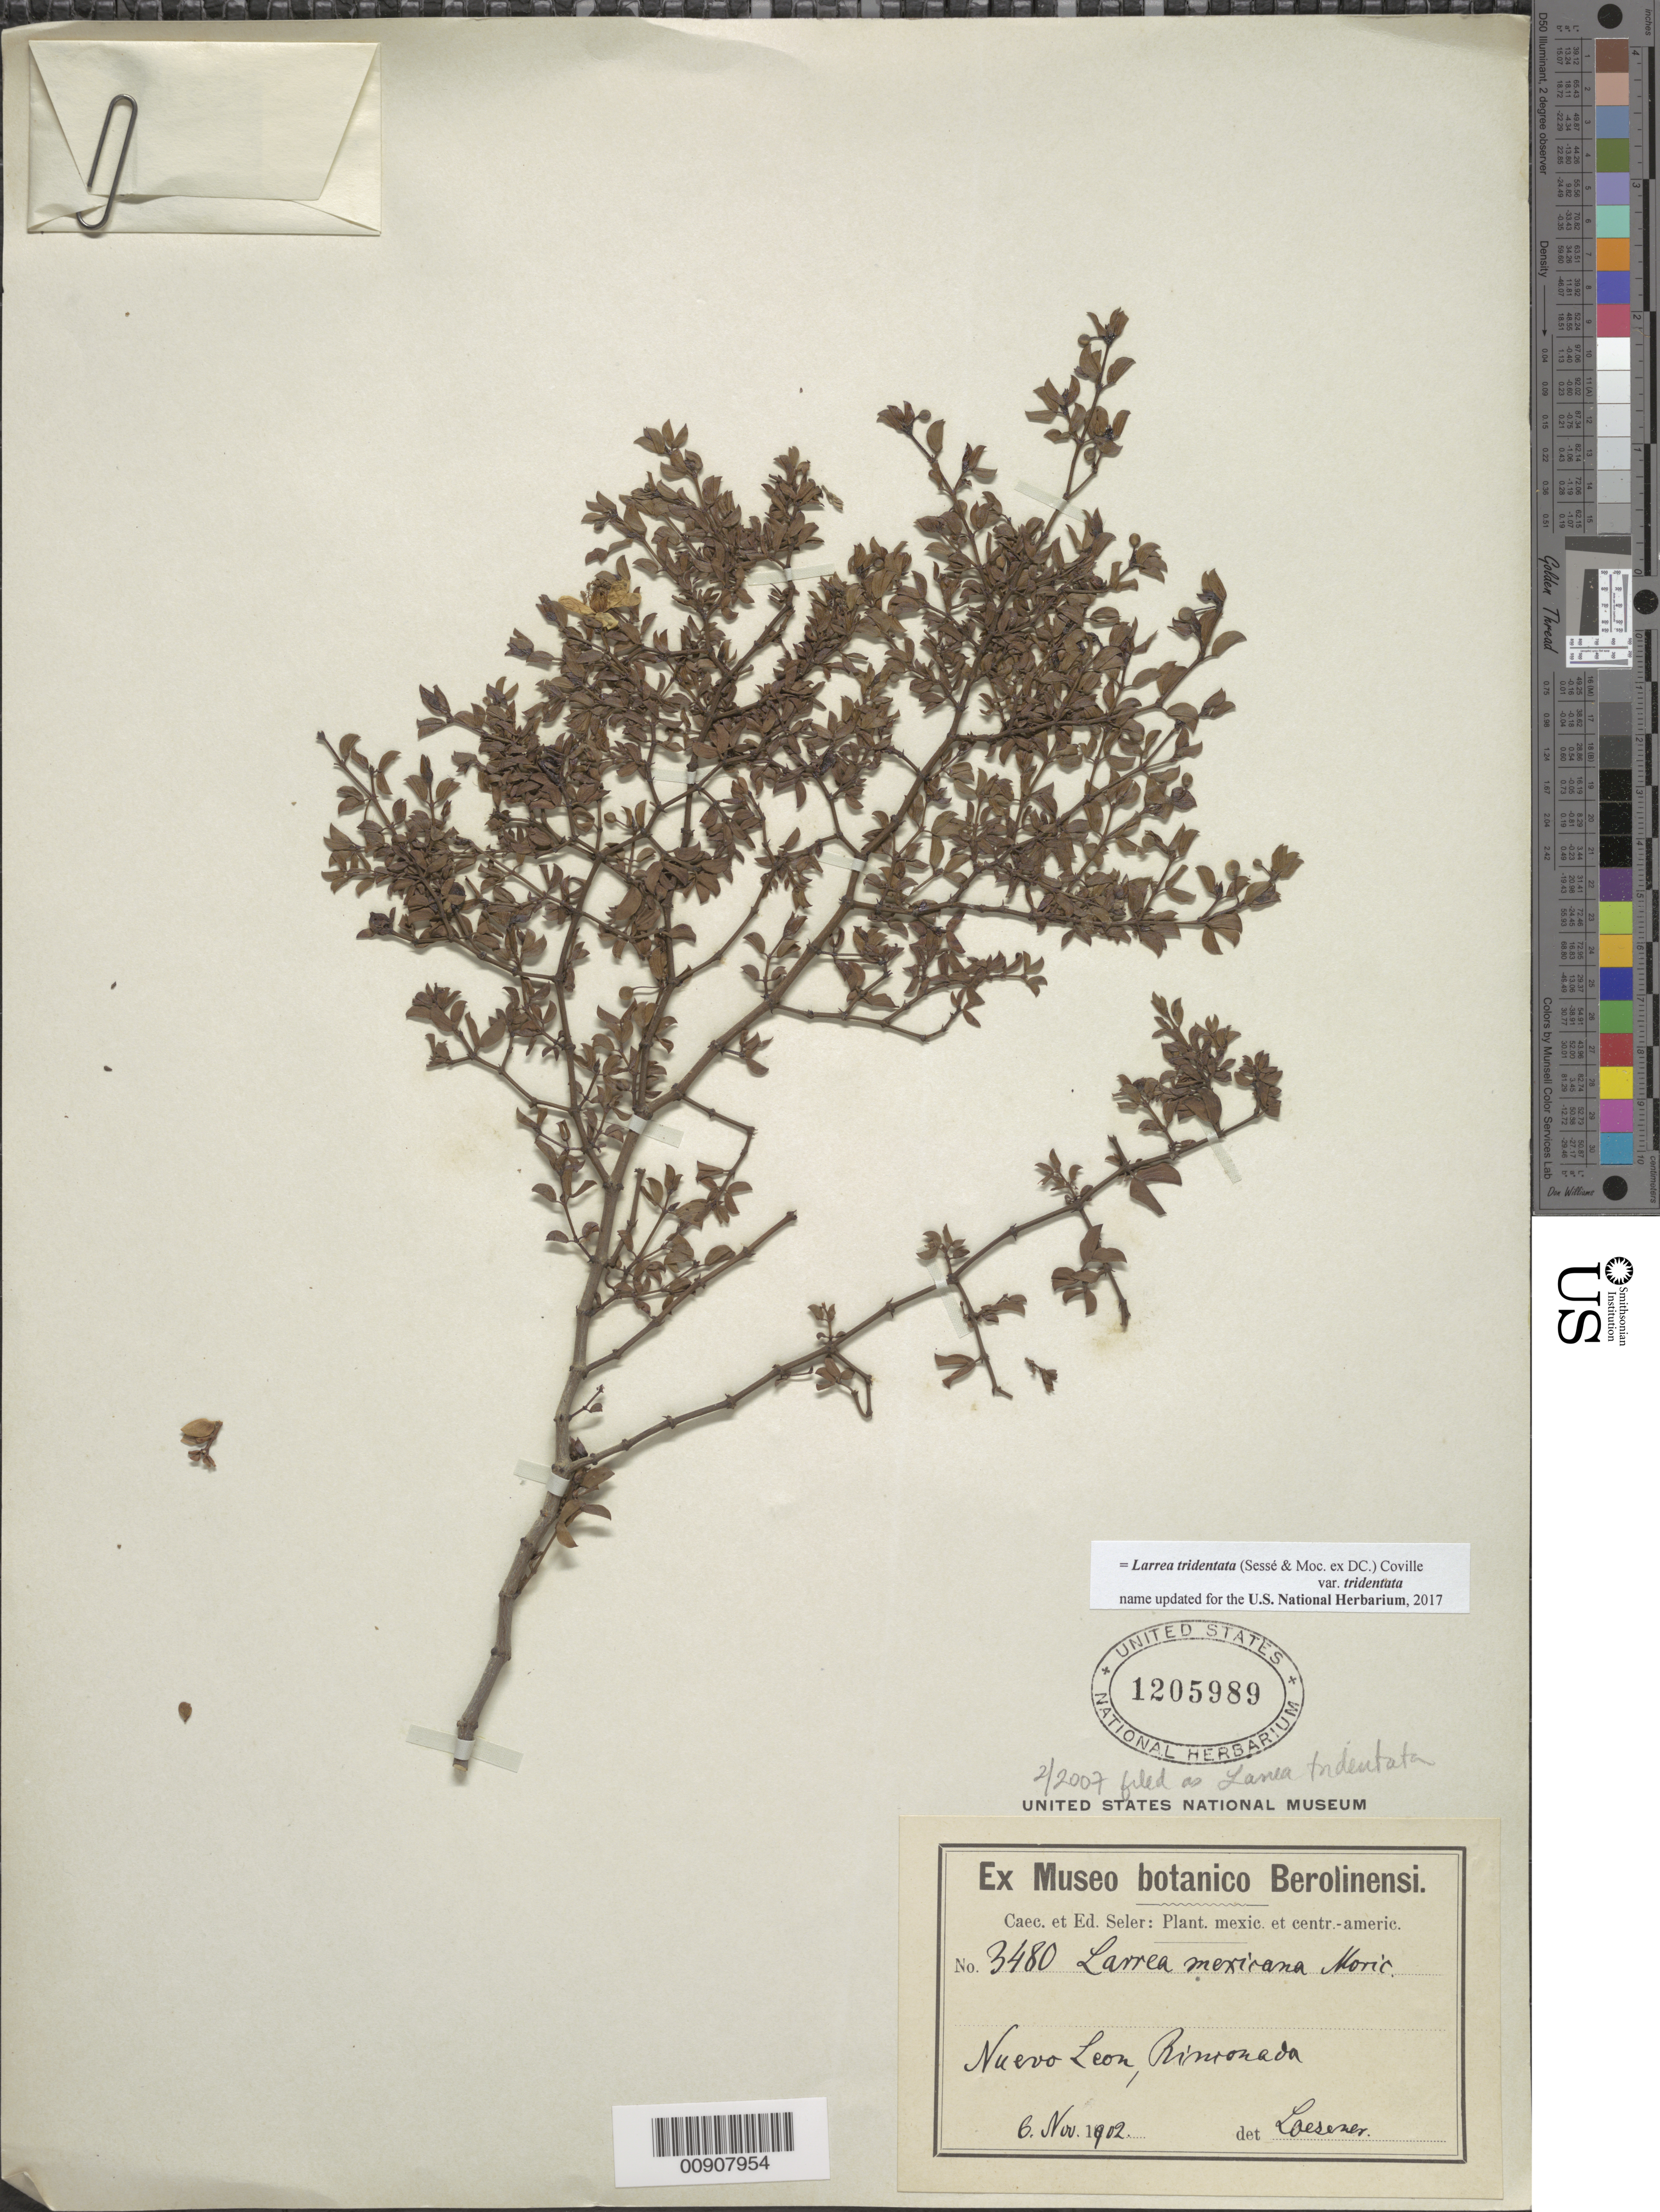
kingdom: Plantae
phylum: Tracheophyta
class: Magnoliopsida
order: Zygophyllales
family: Zygophyllaceae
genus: Larrea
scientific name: Larrea tridentata var. tridentata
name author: (Sessé & Moc. ex DC.) Coville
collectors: C. Seler & E. G. Seler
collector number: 3480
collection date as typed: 06 Nov 1902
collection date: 1902-11-06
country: Mexico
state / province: Nuevo León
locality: Nuevo León, Rinconada.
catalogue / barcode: US 1205989